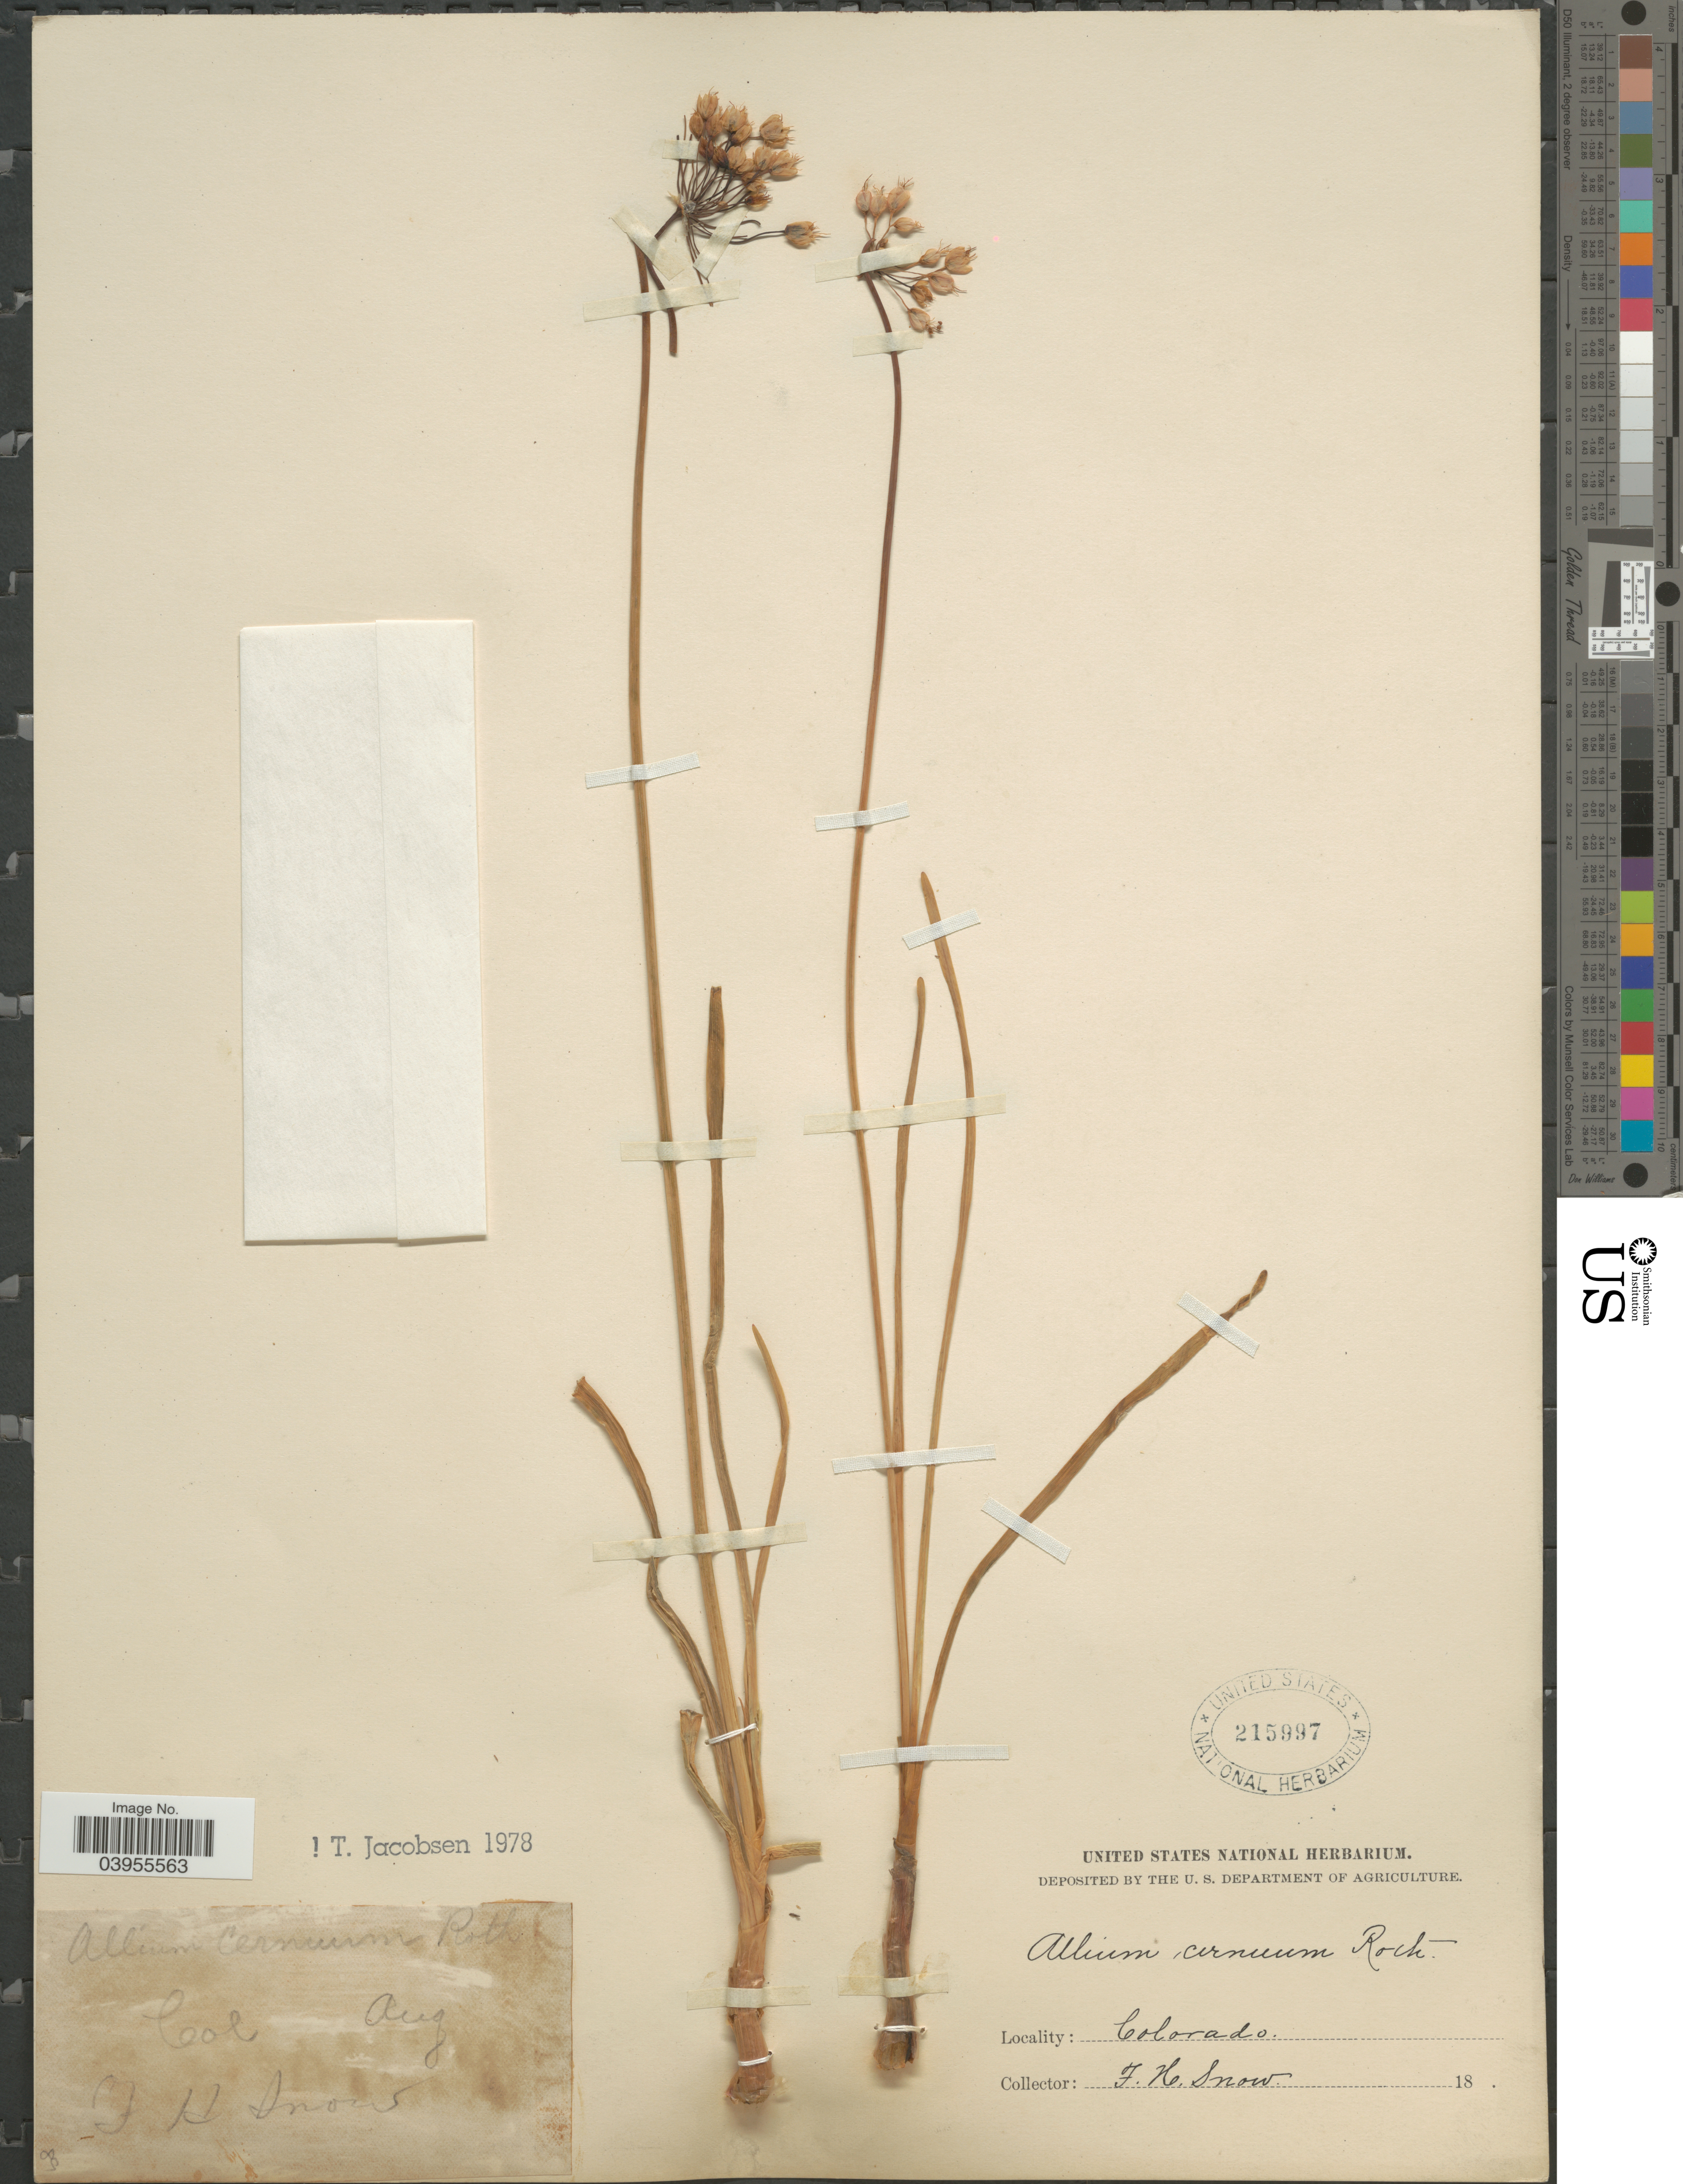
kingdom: Plantae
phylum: Tracheophyta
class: Liliopsida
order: Asparagales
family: Amaryllidaceae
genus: Allium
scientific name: Allium cernuum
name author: Roth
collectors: F. H. Snow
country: United States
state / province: Colorado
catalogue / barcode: US 215997